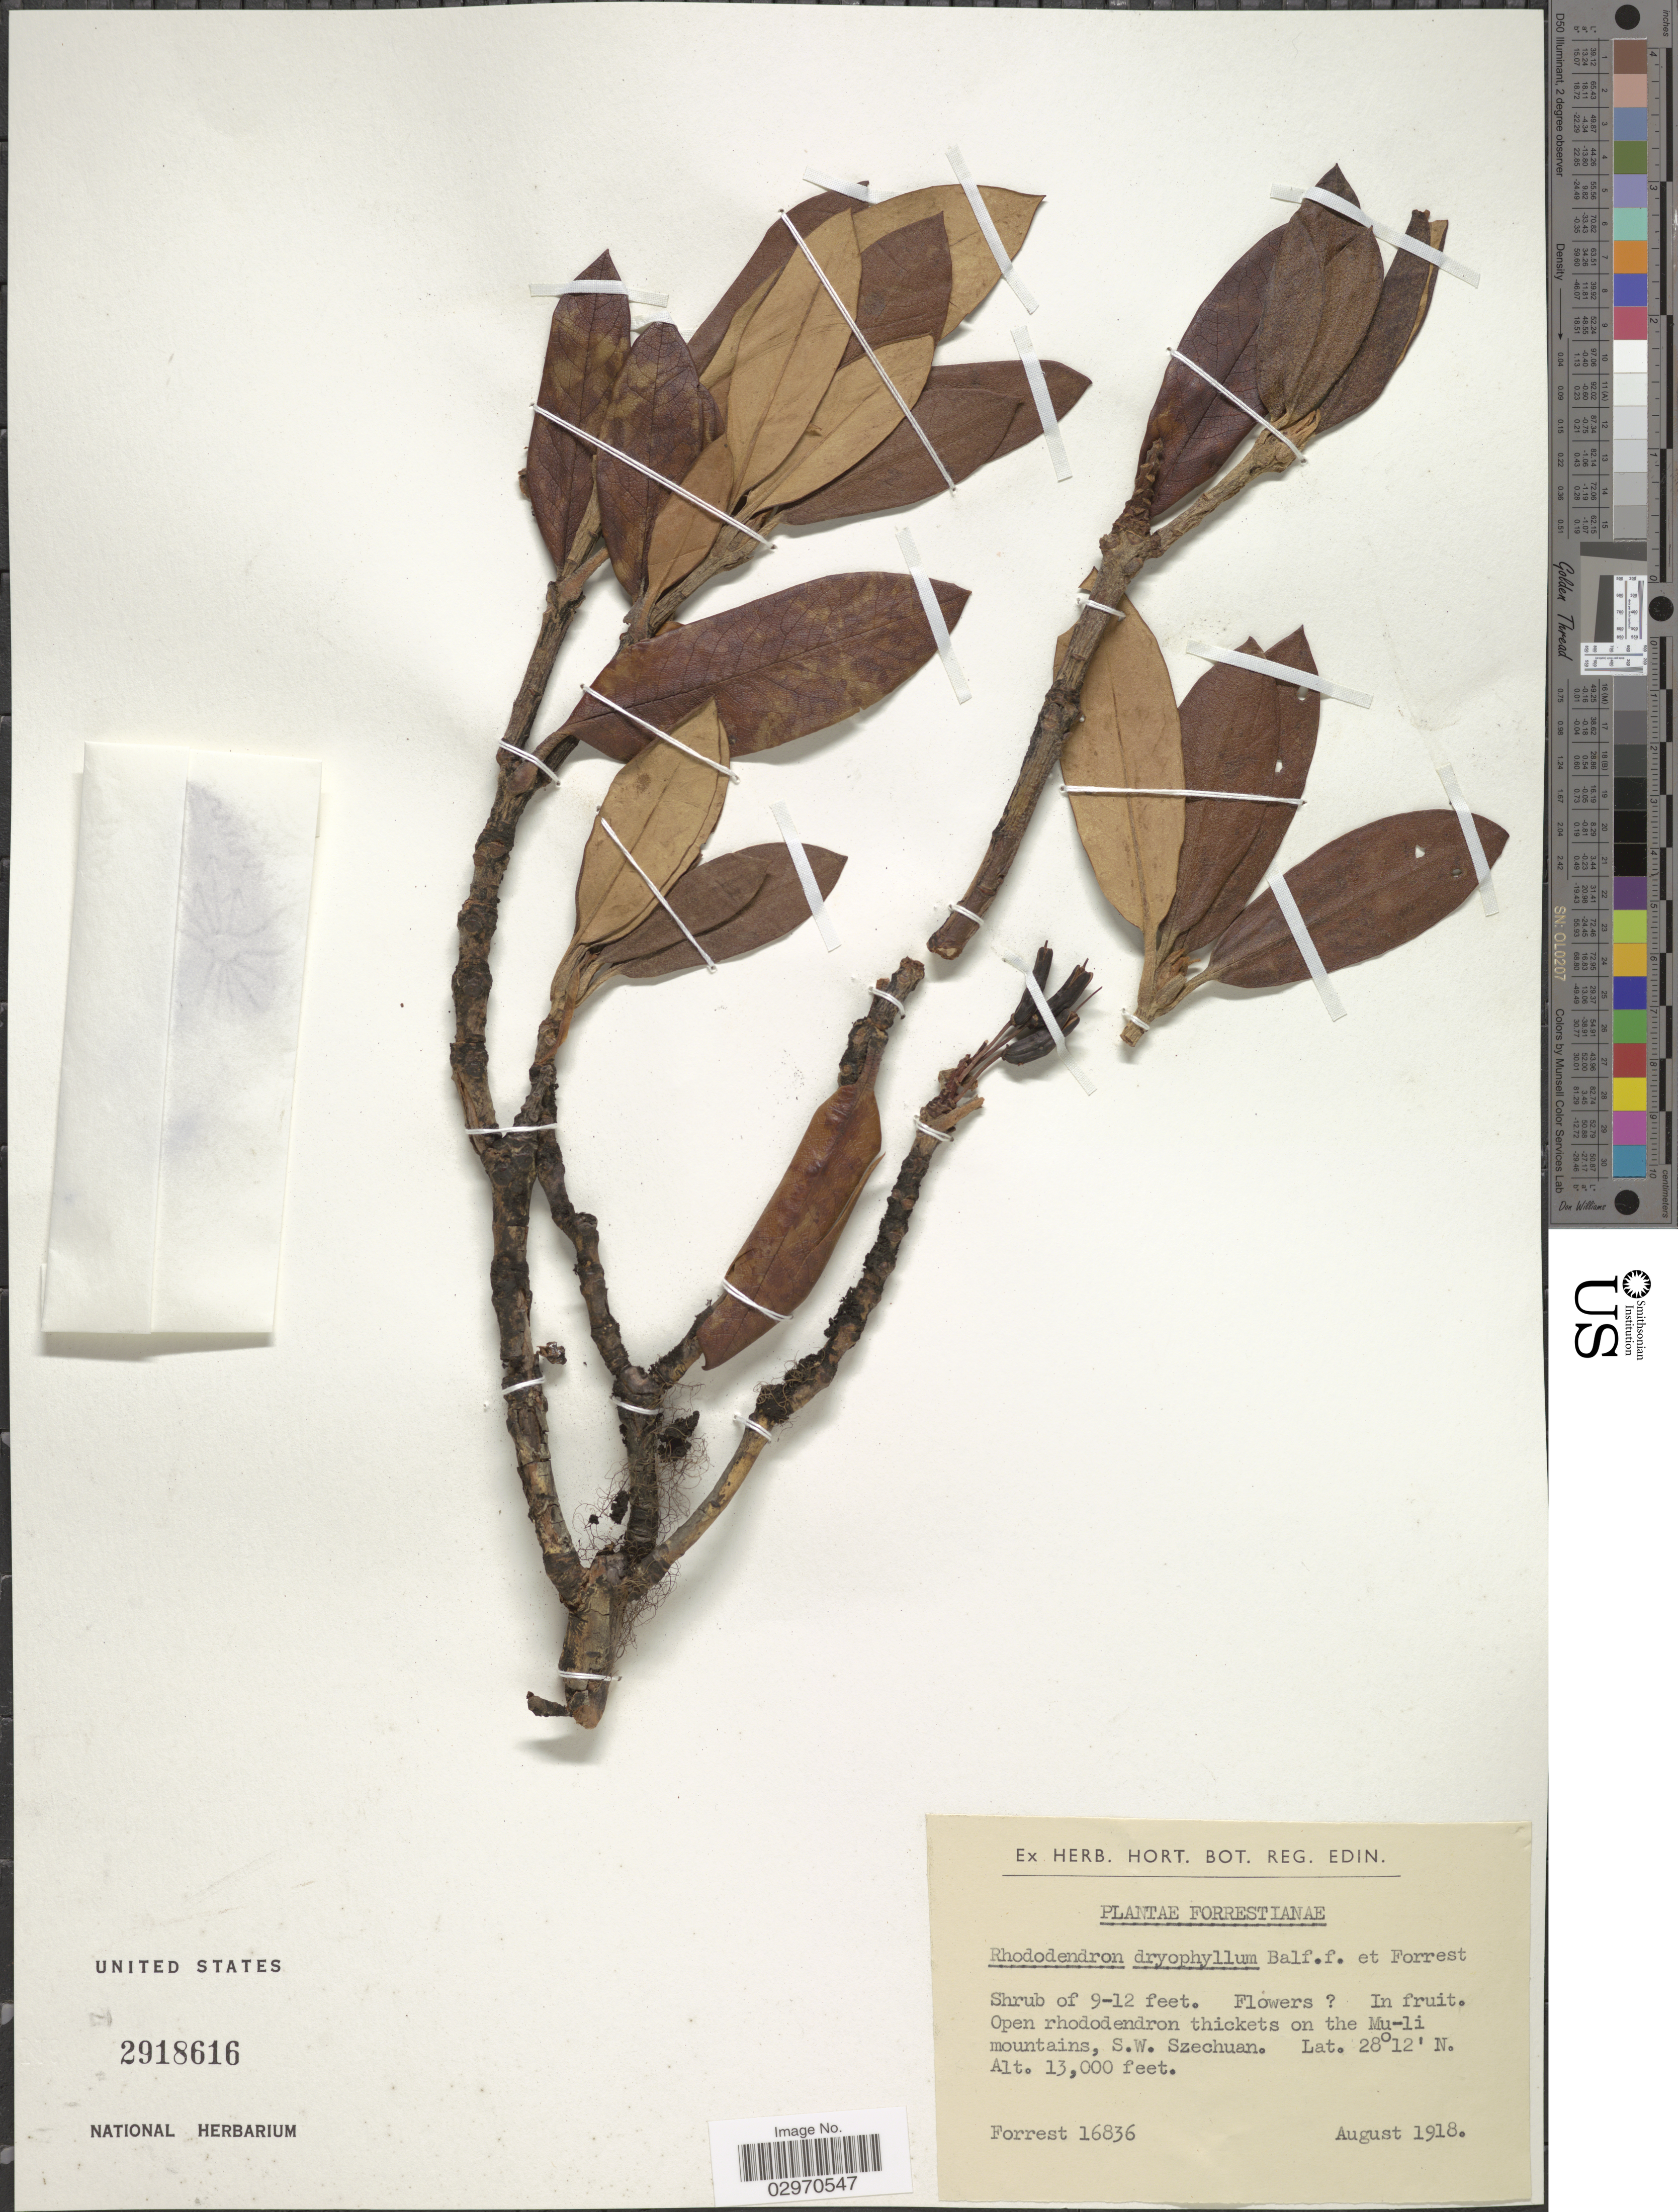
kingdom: Plantae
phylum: Tracheophyta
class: Magnoliopsida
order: Ericales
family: Ericaceae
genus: Rhododendron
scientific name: Rhododendron dryophyllum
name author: Balf. f. & Forrest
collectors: -. Forrest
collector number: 16836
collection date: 1918-08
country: China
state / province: Sichuan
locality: Thickets on the Mu-li mountains, S.W. Szechuan.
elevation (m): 3962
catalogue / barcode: US 2918616